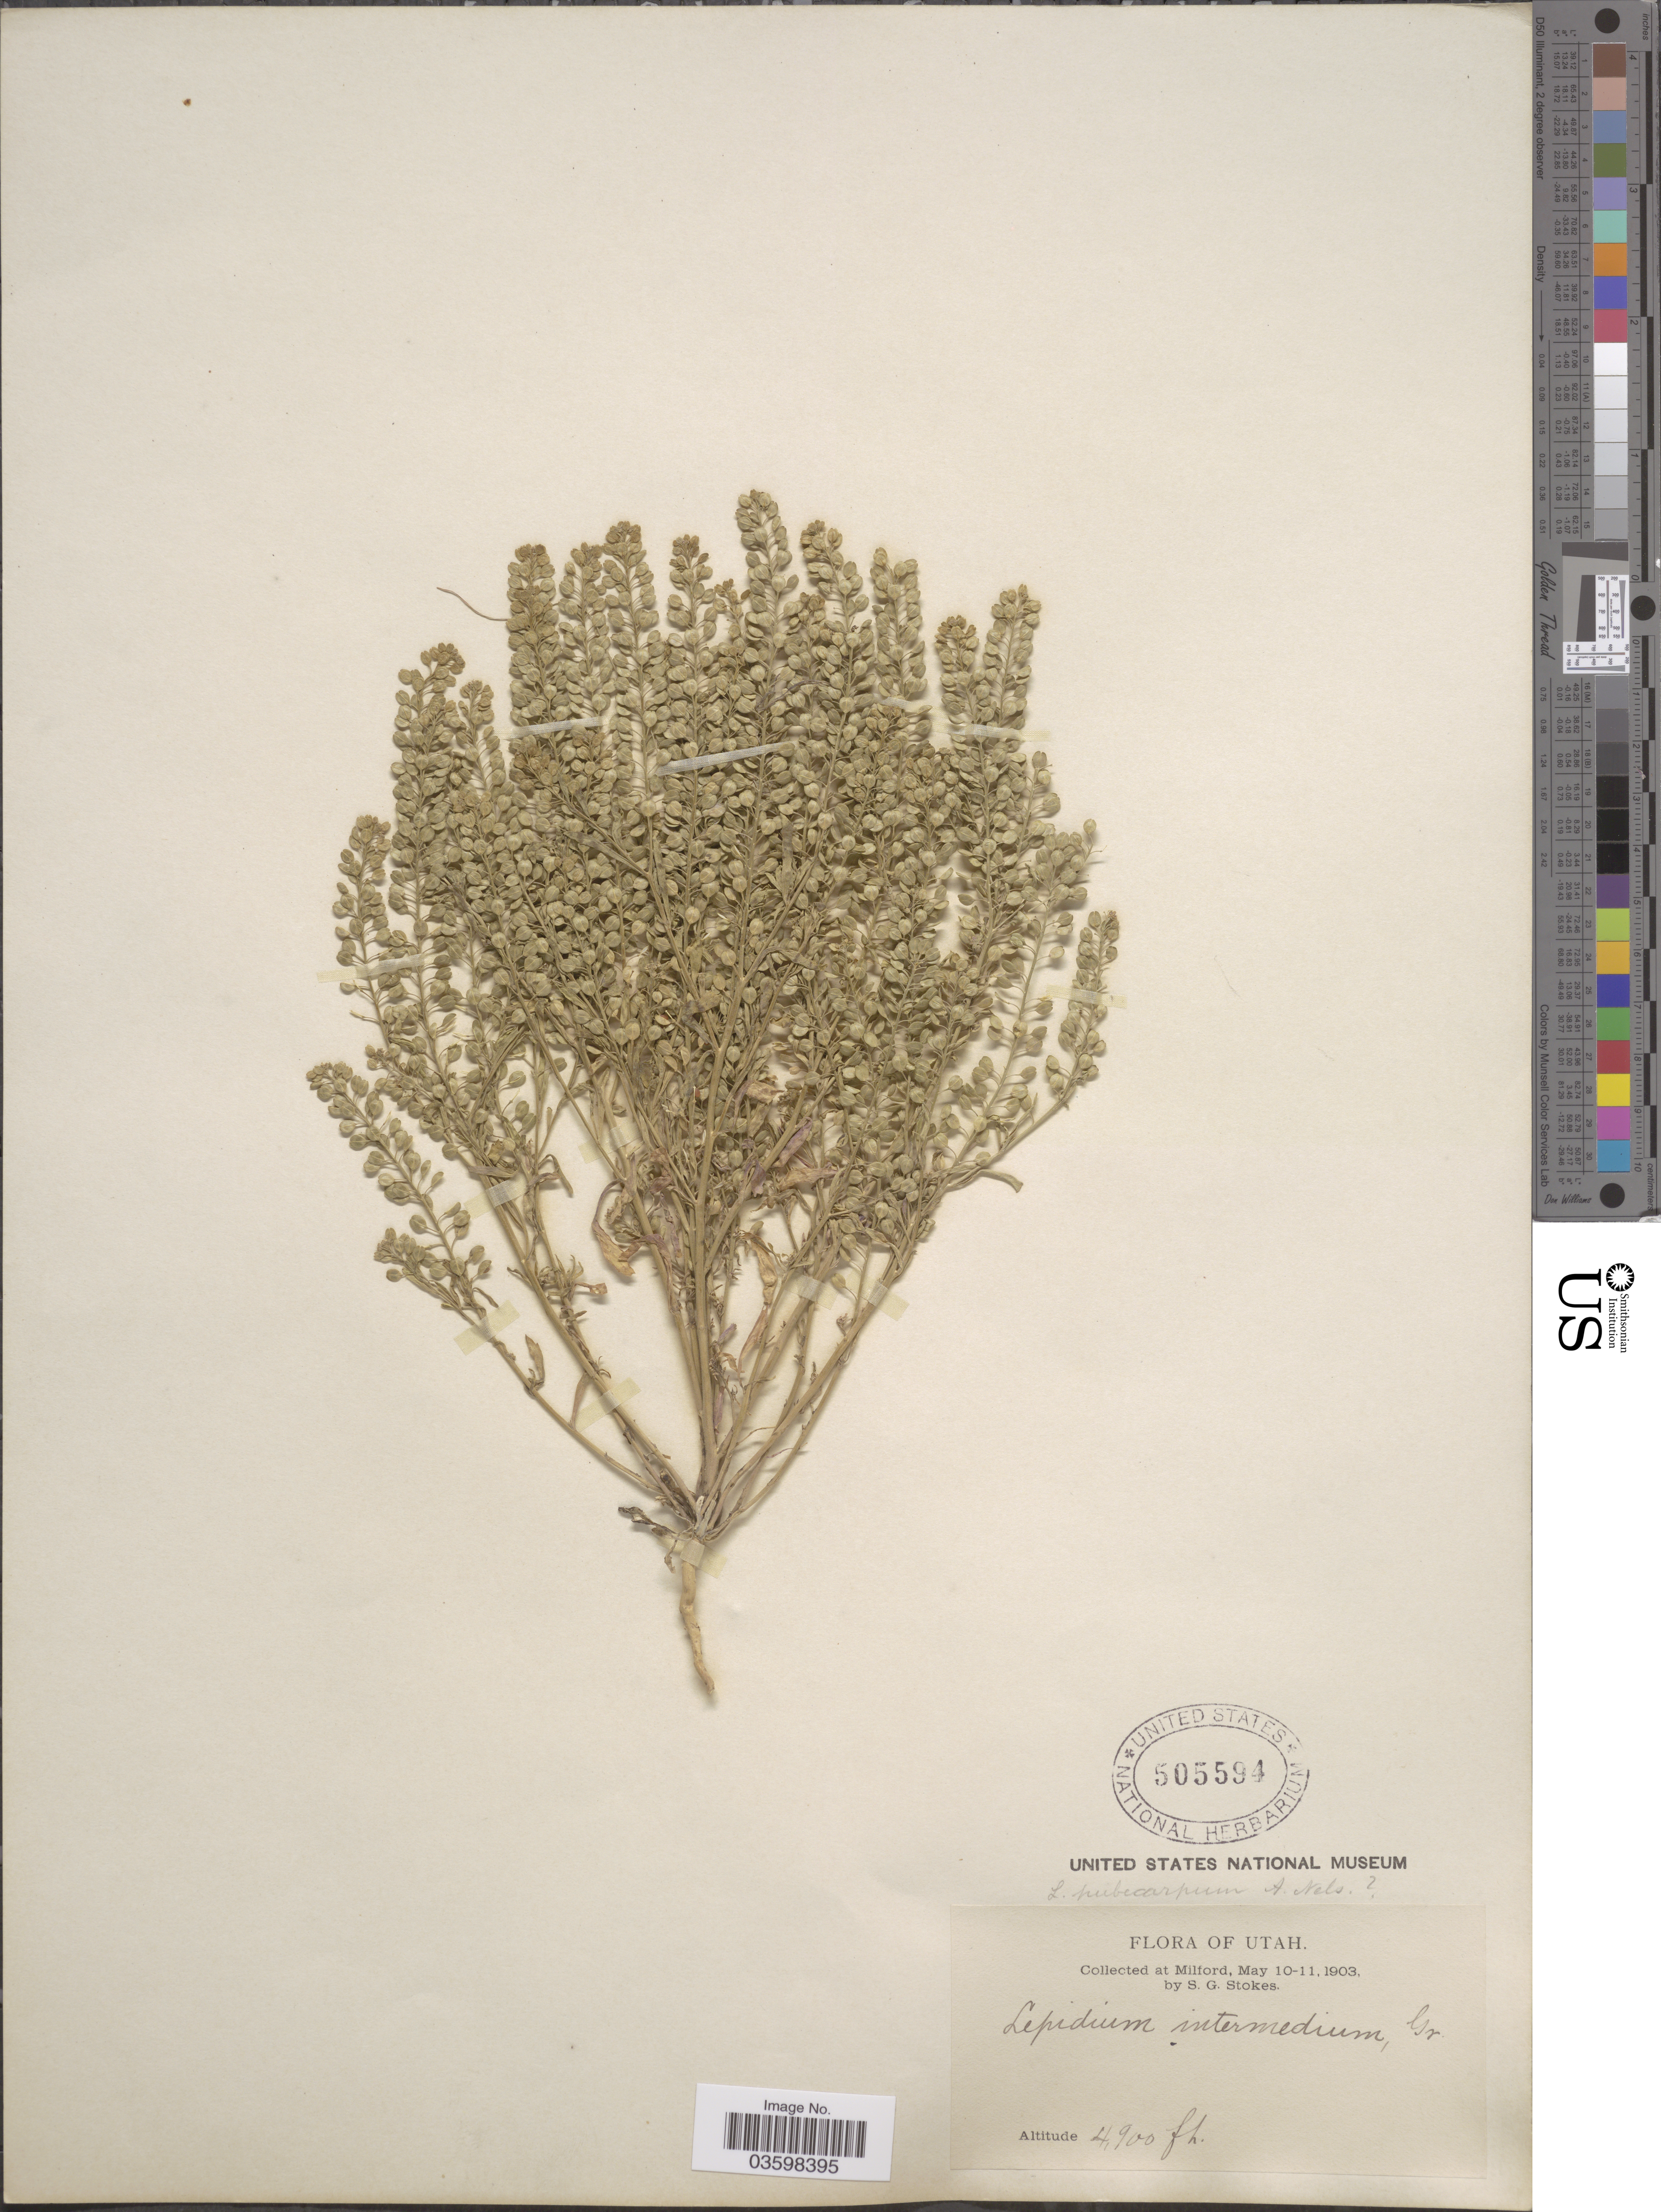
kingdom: Plantae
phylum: Tracheophyta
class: Magnoliopsida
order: Brassicales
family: Brassicaceae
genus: Lepidium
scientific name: Lepidium densiflorum var. pubecarpum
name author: (A. Nelson) Thell.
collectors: S. G. Stokes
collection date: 1903-05-10/1903-05-11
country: United States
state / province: Utah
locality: Milford.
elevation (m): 1494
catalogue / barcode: US 505594